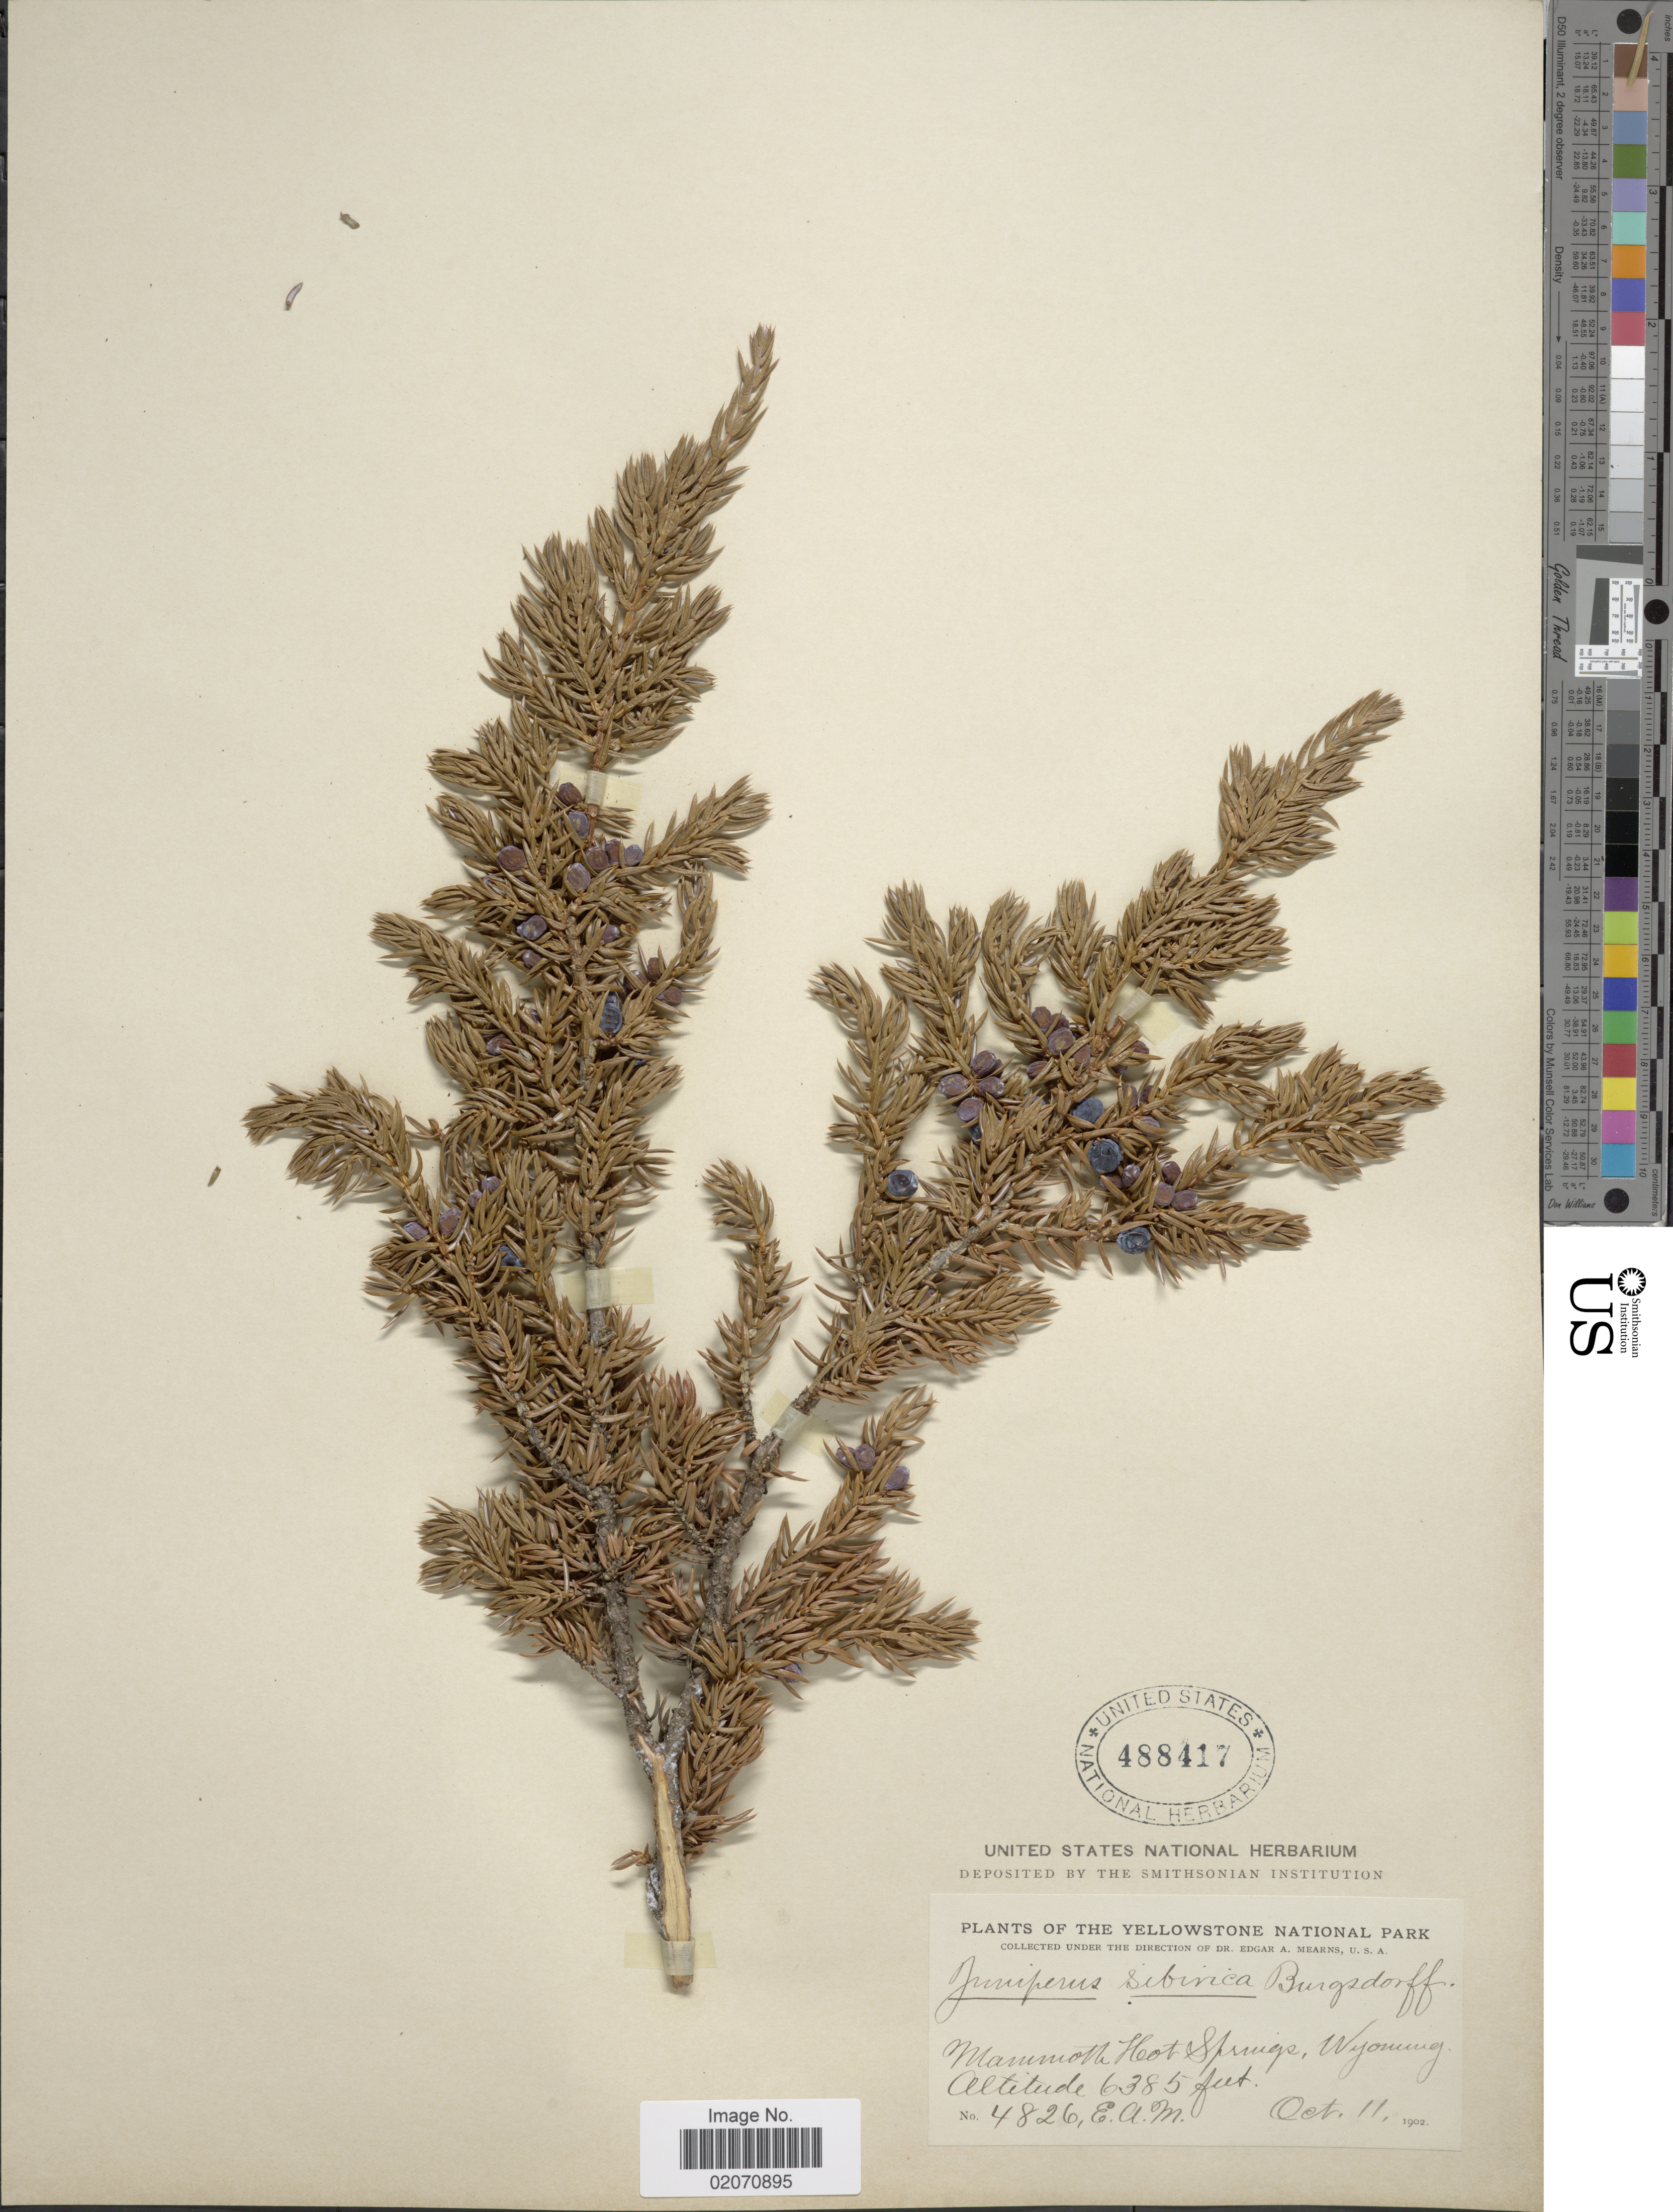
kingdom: Plantae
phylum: Tracheophyta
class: Pinopsida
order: Pinales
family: Cupressaceae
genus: Juniperus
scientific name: Juniperus communis subsp. nana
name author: (Willd.) Syme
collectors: E. A. Mearns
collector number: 4826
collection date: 1902-10-11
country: United States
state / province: Wyoming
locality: Mammoth Hot Springs. Yellowstone National Park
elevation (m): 1946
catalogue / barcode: US 488417